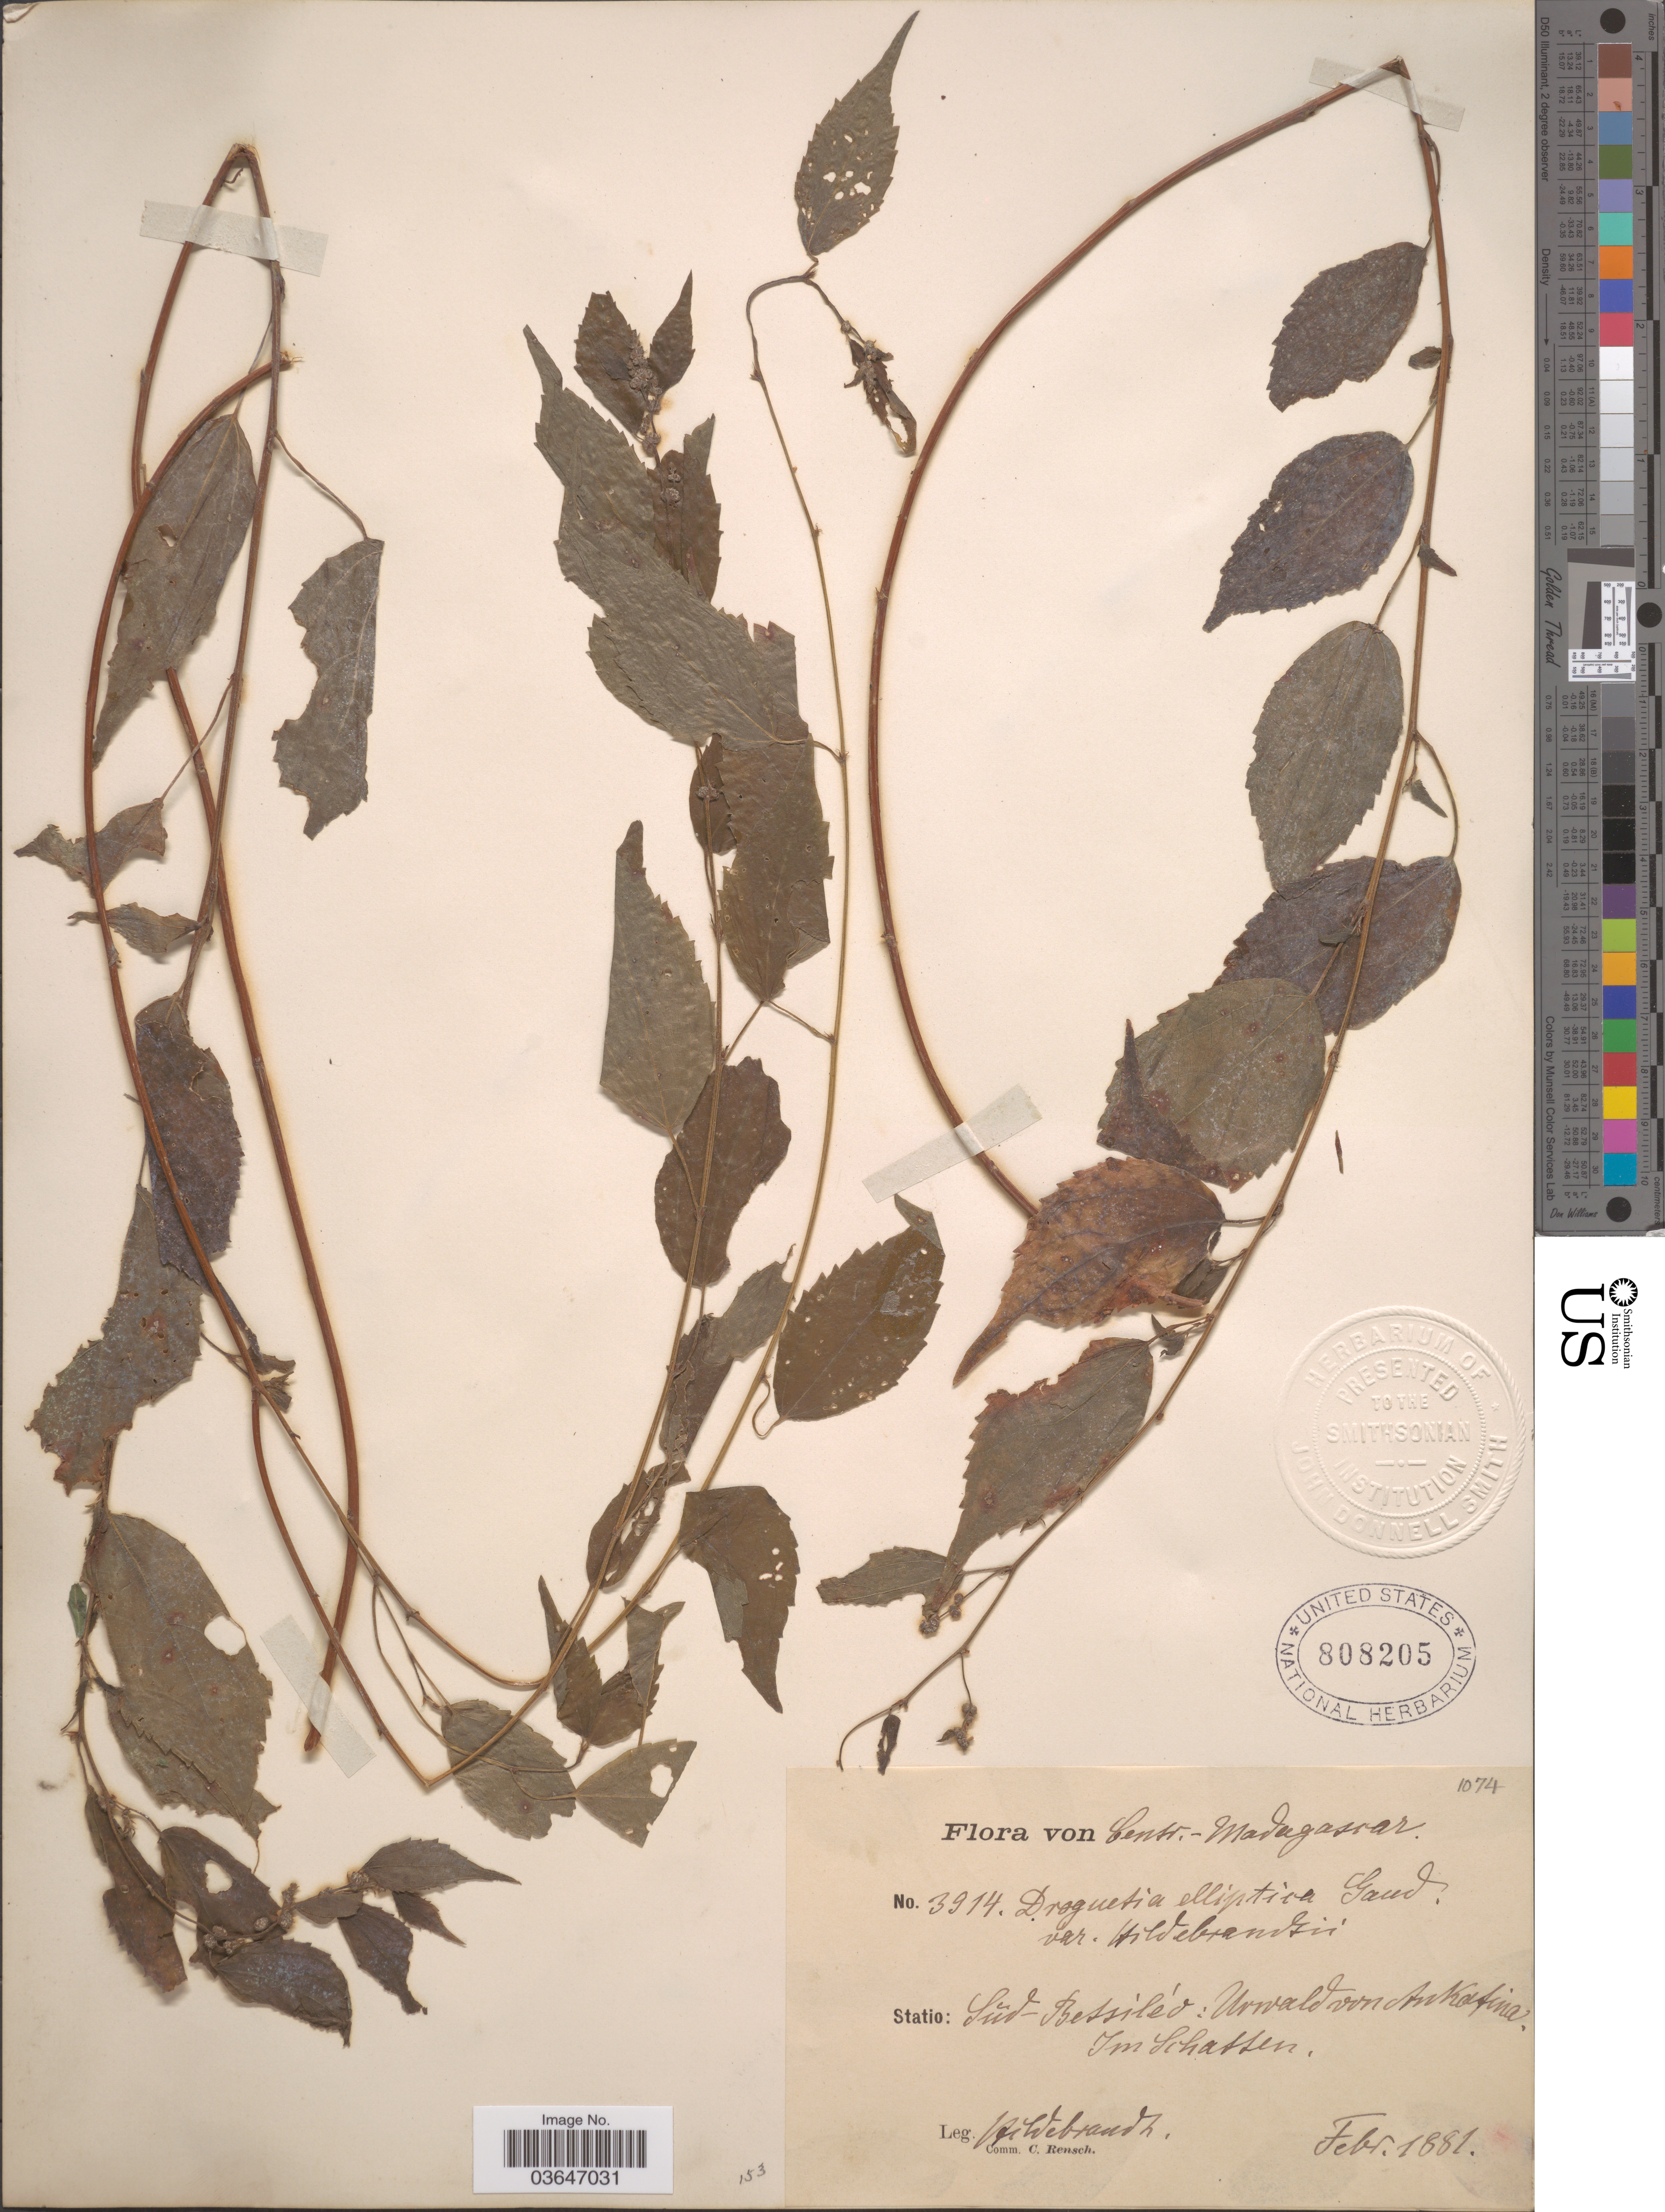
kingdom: Plantae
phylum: Tracheophyta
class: Magnoliopsida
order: Rosales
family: Urticaceae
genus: Droguetia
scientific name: Droguetia elliptica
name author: Gaudich.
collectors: J. Hildebrandt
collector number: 3914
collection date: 1881-02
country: Madagascar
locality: Centr.-Madagascar. Statio: Süd-Betsiléo: Urwald von Ankafina im Schatten.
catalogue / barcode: US 808205